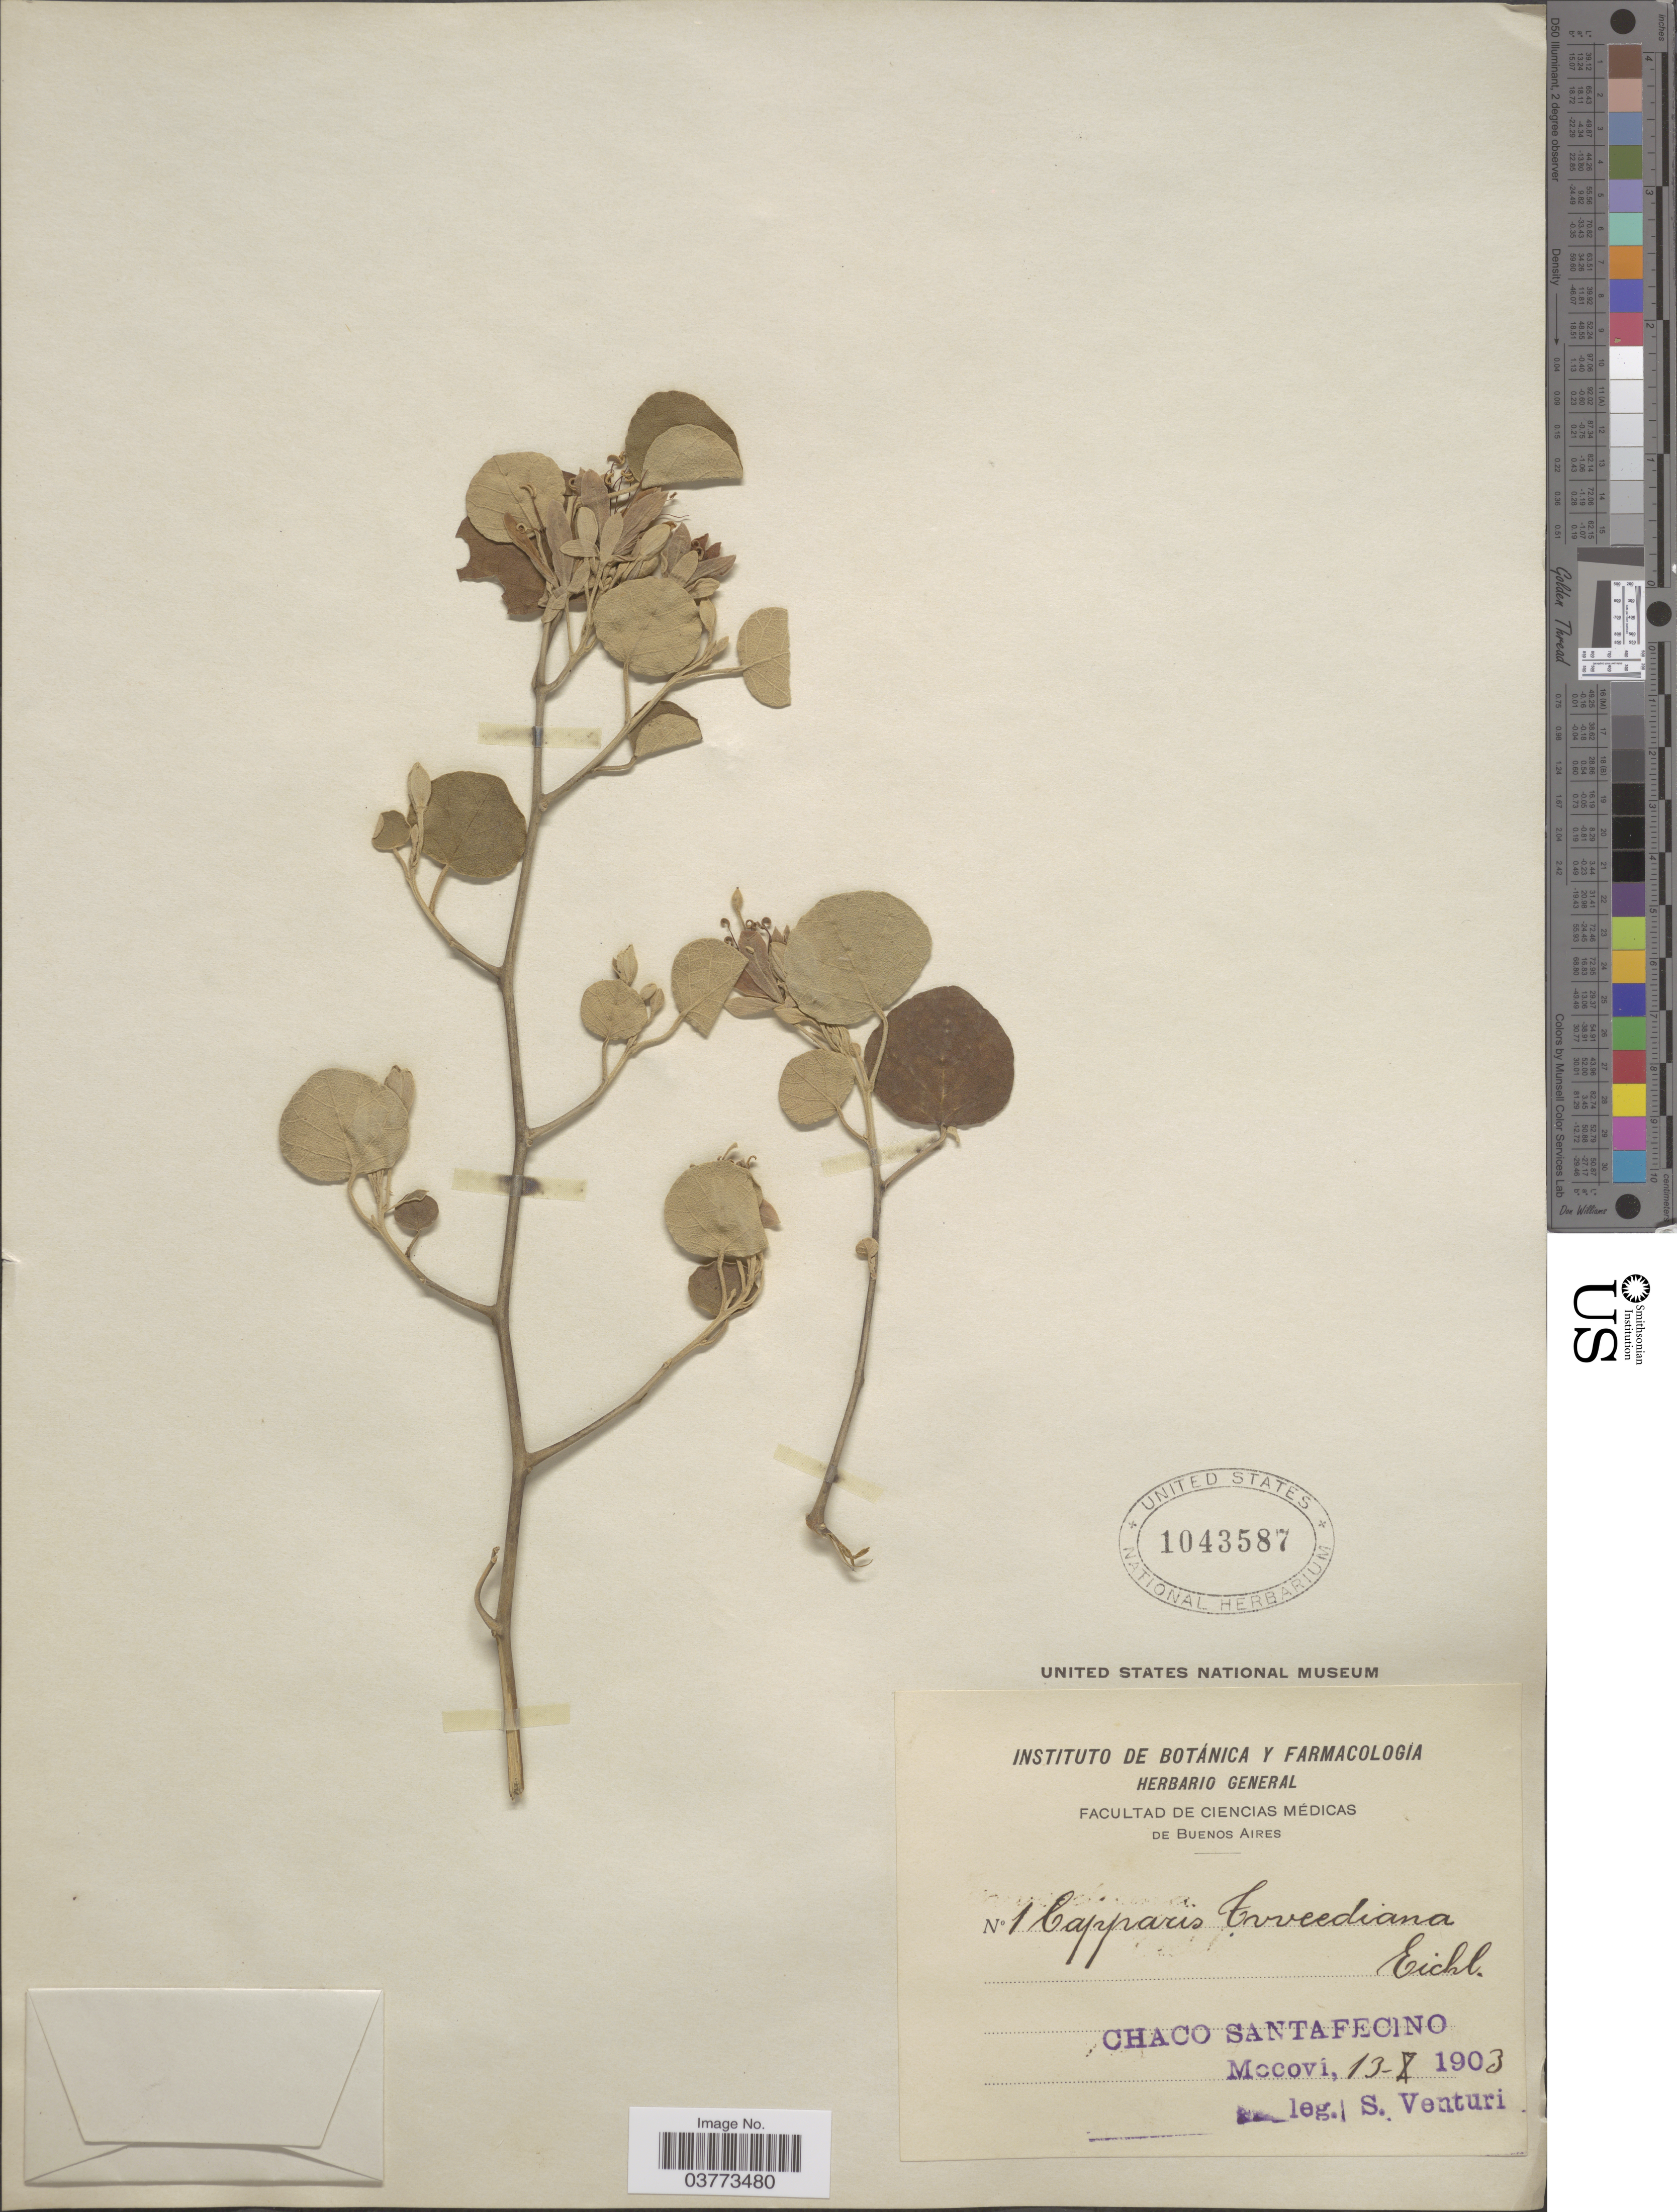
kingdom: Plantae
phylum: Tracheophyta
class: Magnoliopsida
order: Brassicales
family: Capparaceae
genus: Capparicordis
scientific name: Capparicordis tweediana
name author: (Eichler) Iltis & Cornejo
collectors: S. Venturi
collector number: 1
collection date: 1903-10-13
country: Argentina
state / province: Chaco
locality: Chaco Santafecino. Mocovi.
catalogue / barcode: US 1043587